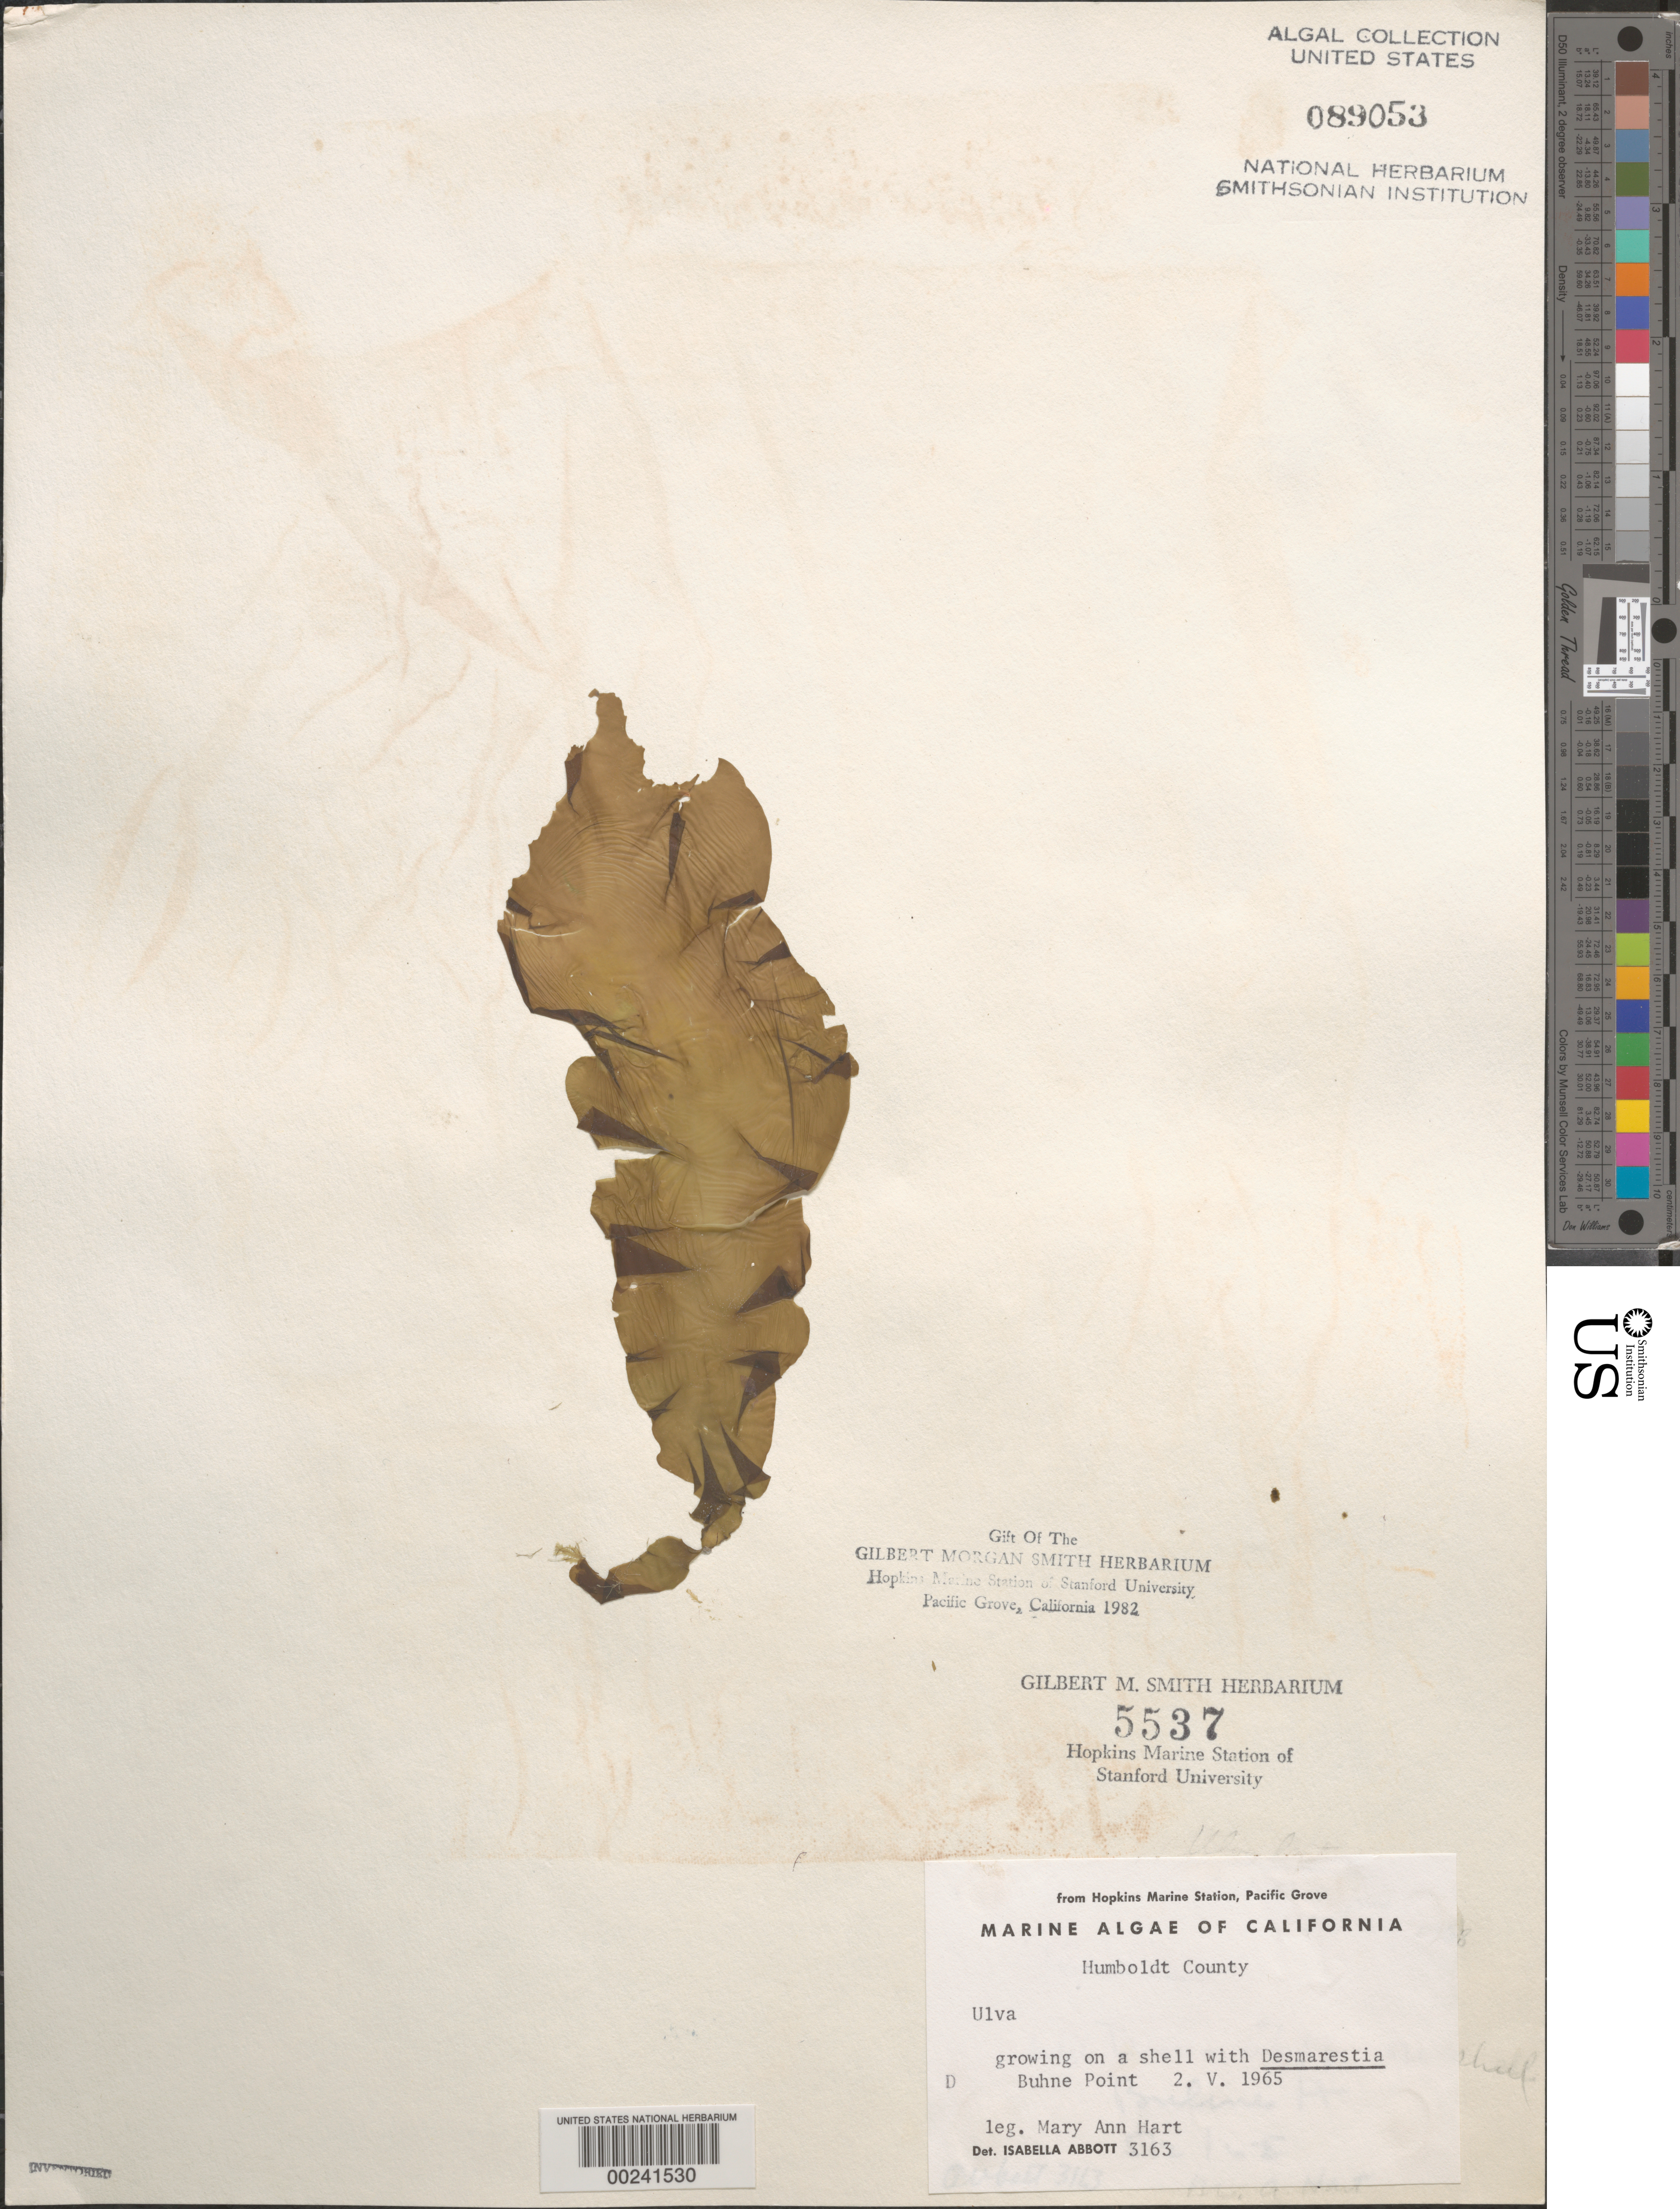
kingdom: Plantae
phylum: Chlorophyta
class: Ulvophyceae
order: Ulvales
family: Ulvaceae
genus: Ulva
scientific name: Ulva sp.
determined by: Abbott, Isabella A.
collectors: M. A. Hart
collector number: IAA 3163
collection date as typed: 02 May 1965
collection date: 1965-05-02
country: United States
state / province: California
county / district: Humboldt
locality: Buhne Point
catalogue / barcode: US 89053